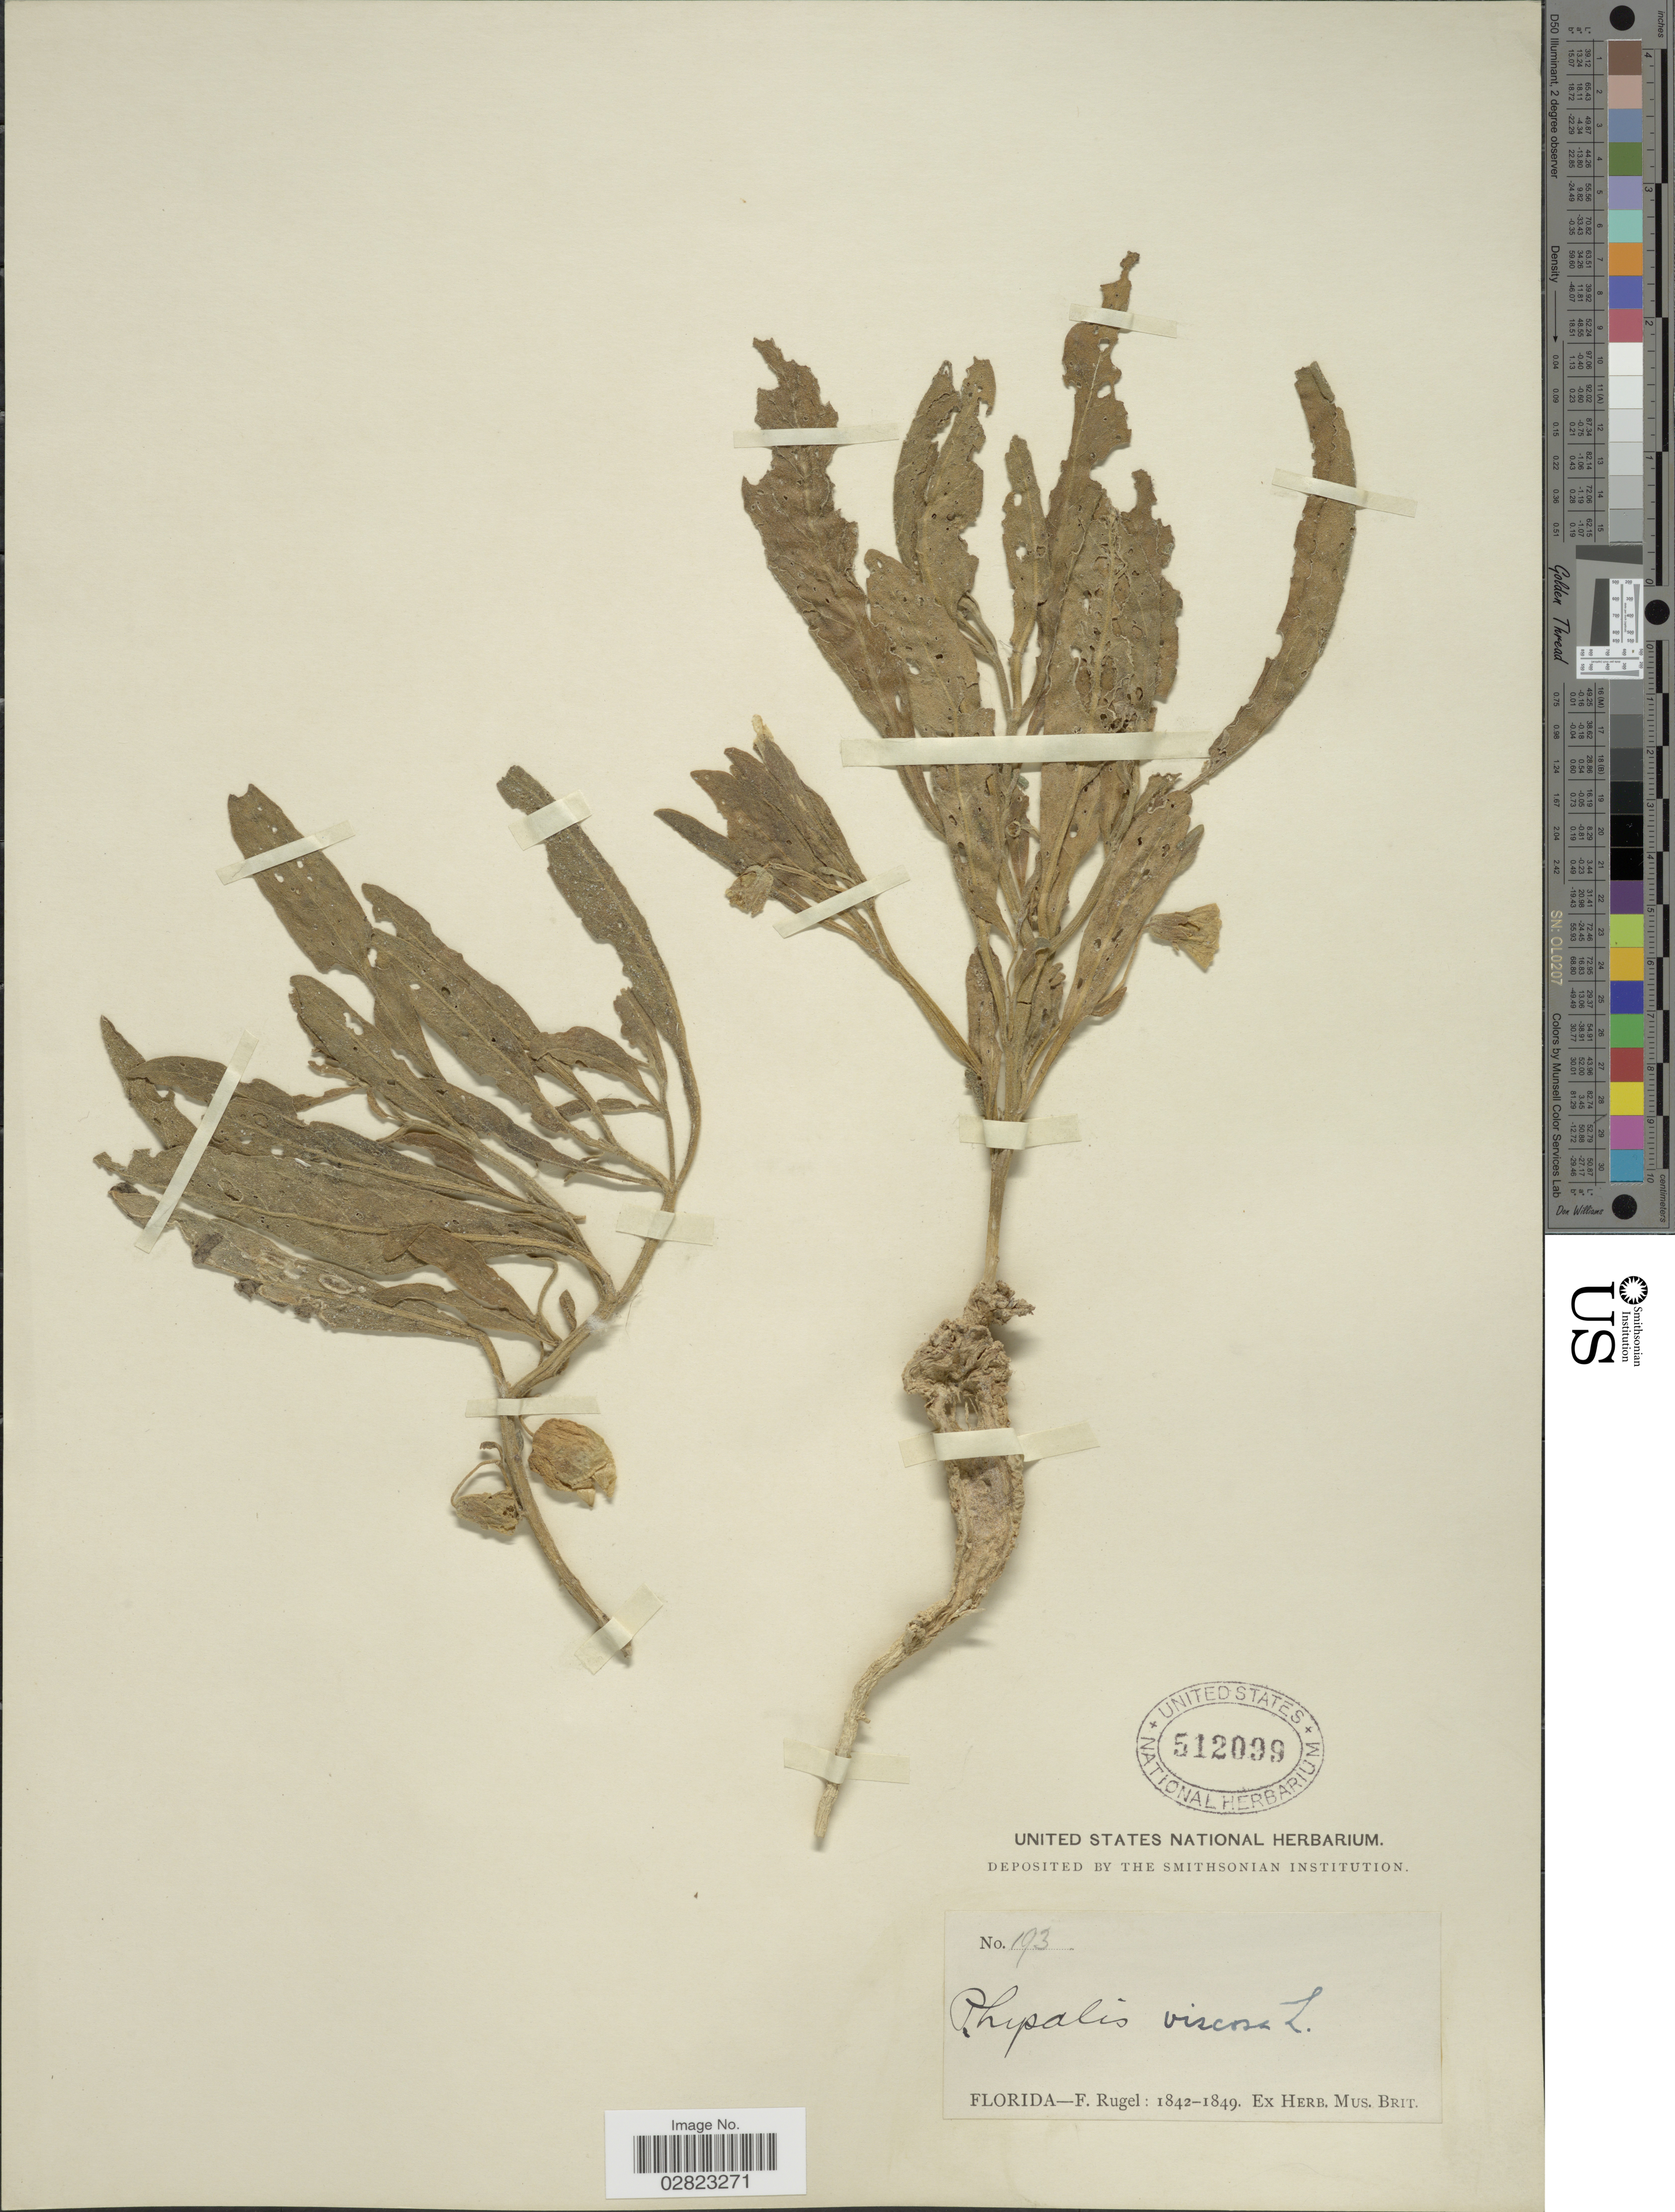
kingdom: Plantae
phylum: Tracheophyta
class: Magnoliopsida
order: Solanales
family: Solanaceae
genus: Physalis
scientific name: Physalis elliottii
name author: Kunze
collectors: F. Rugel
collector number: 193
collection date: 1842/1849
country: United States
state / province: Florida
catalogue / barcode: US 512099